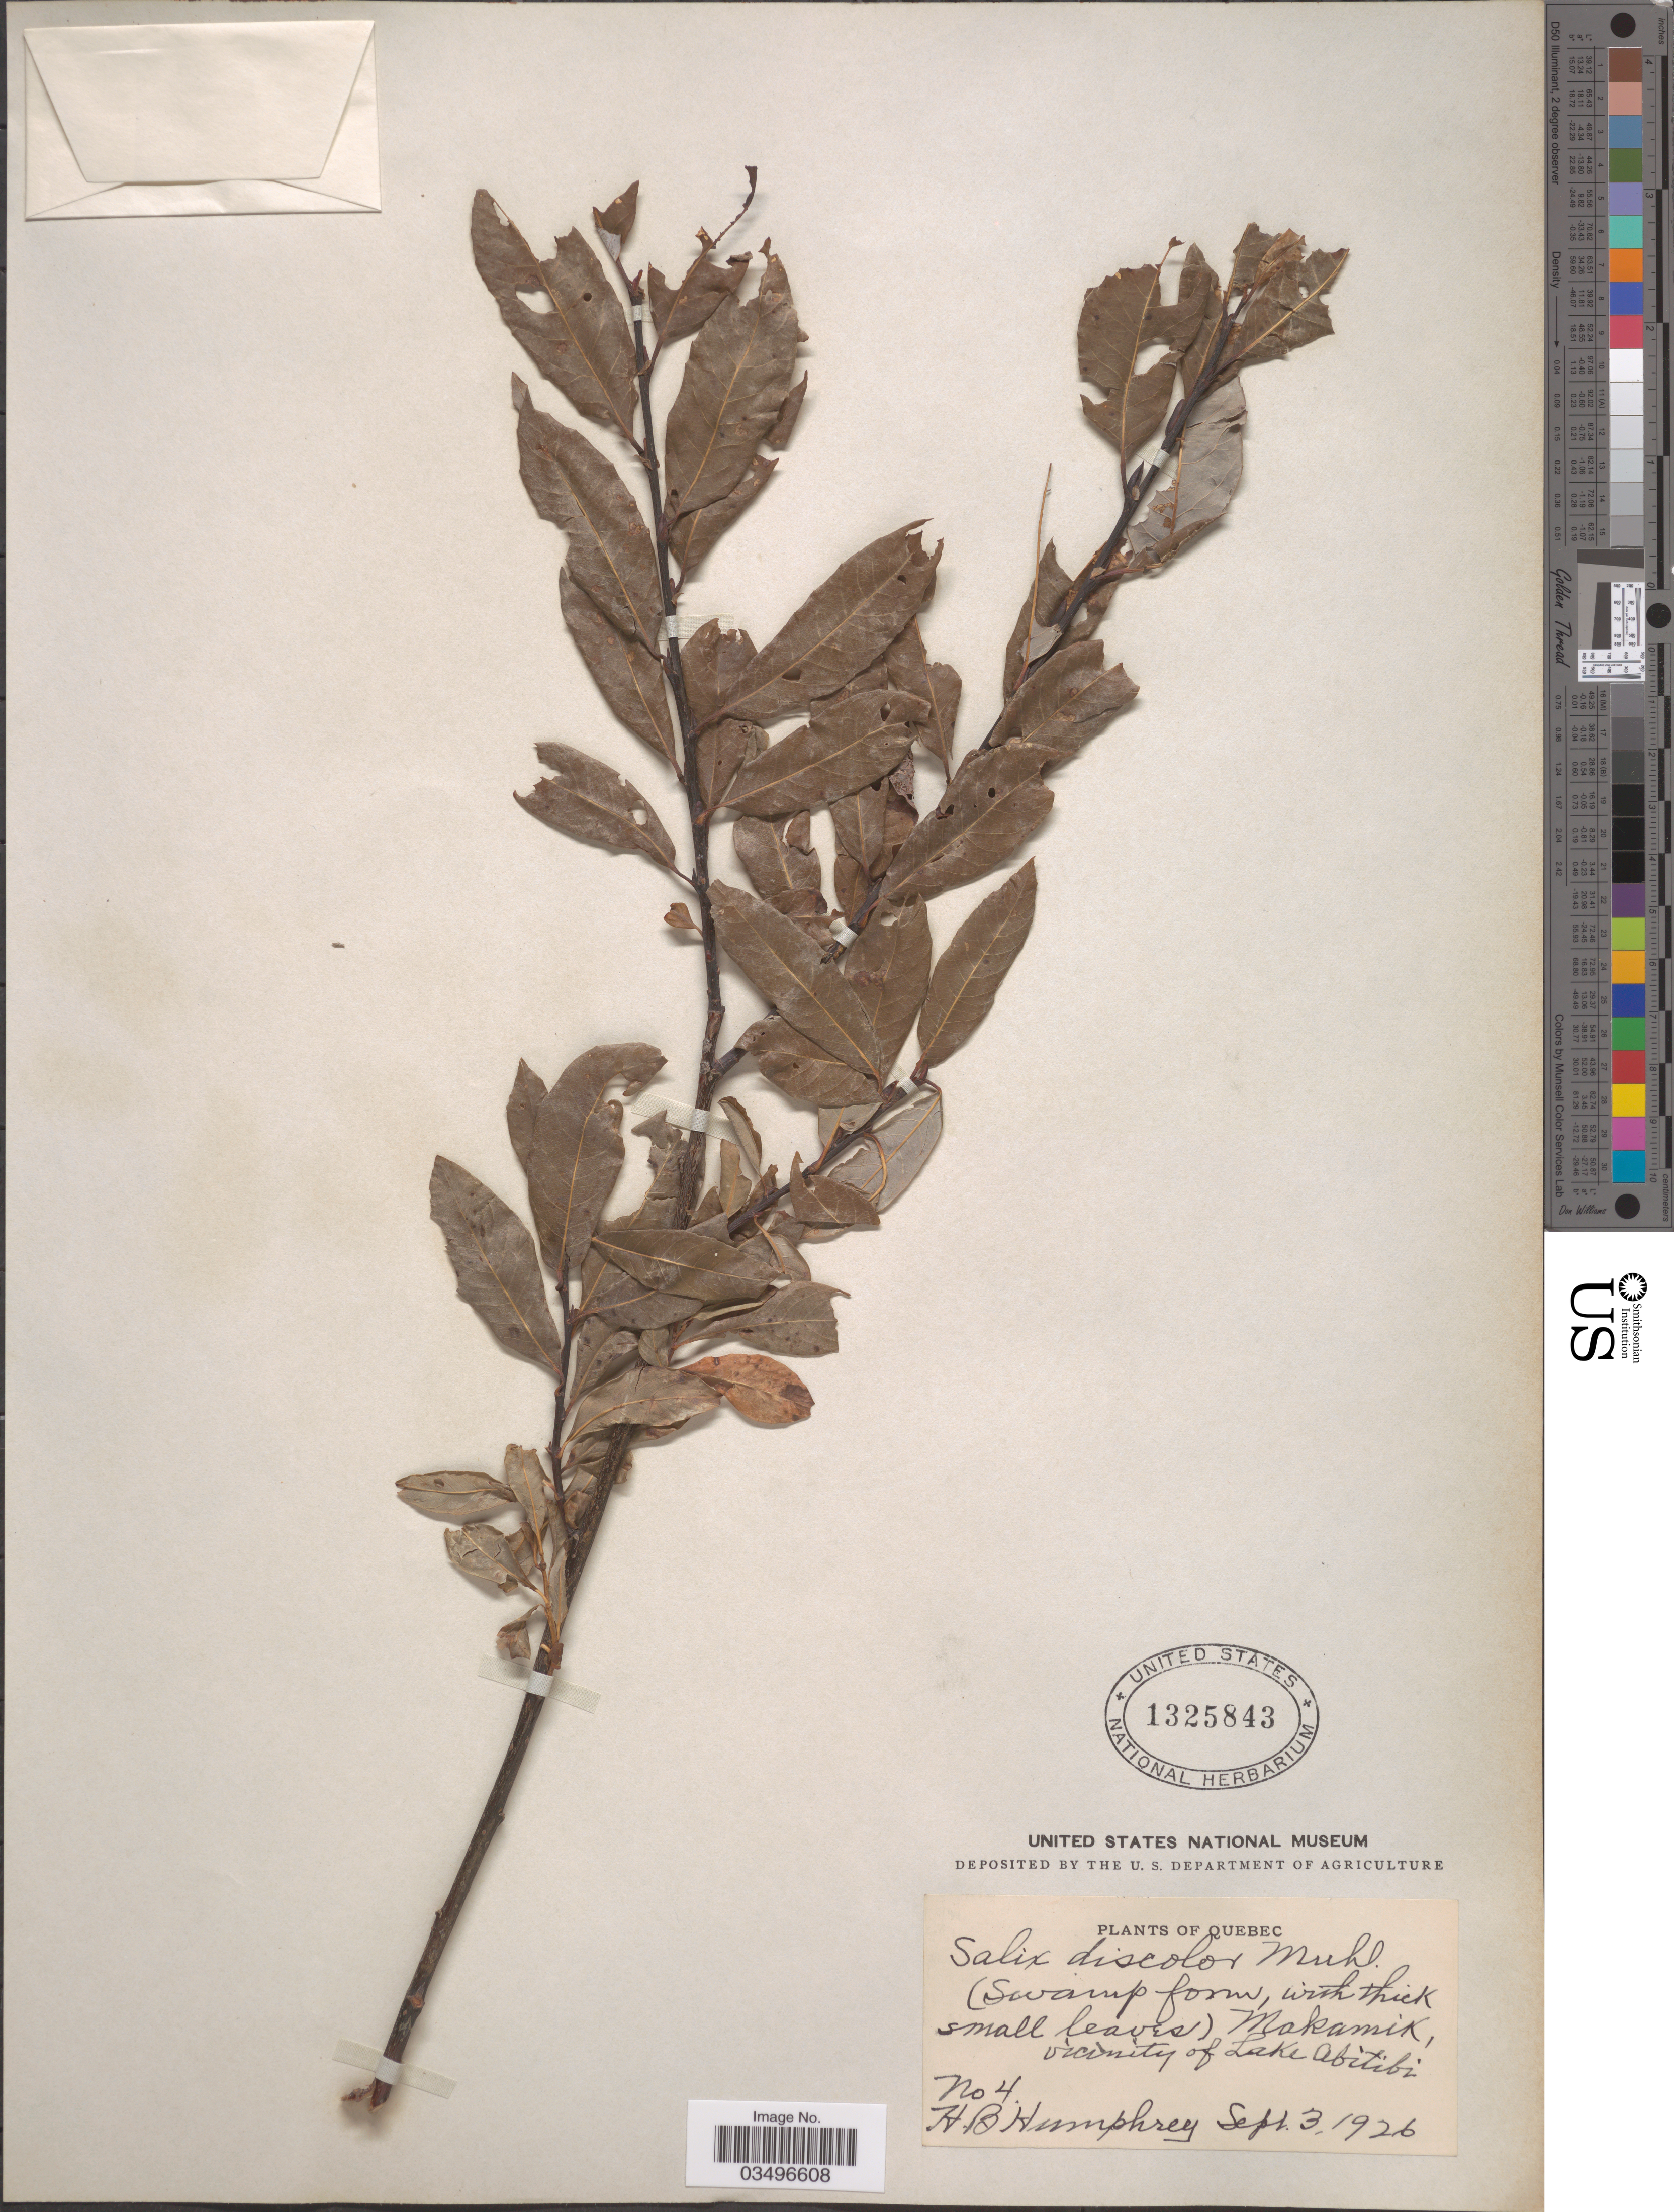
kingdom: Plantae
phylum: Tracheophyta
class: Magnoliopsida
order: Malpighiales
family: Salicaceae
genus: Salix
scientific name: Salix discolor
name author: Muhl.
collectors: H. Humphrey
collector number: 4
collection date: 1926-09-03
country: Canada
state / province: Quebec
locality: Makamik, vicinity of Lake Abitibi.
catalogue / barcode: US 1325843